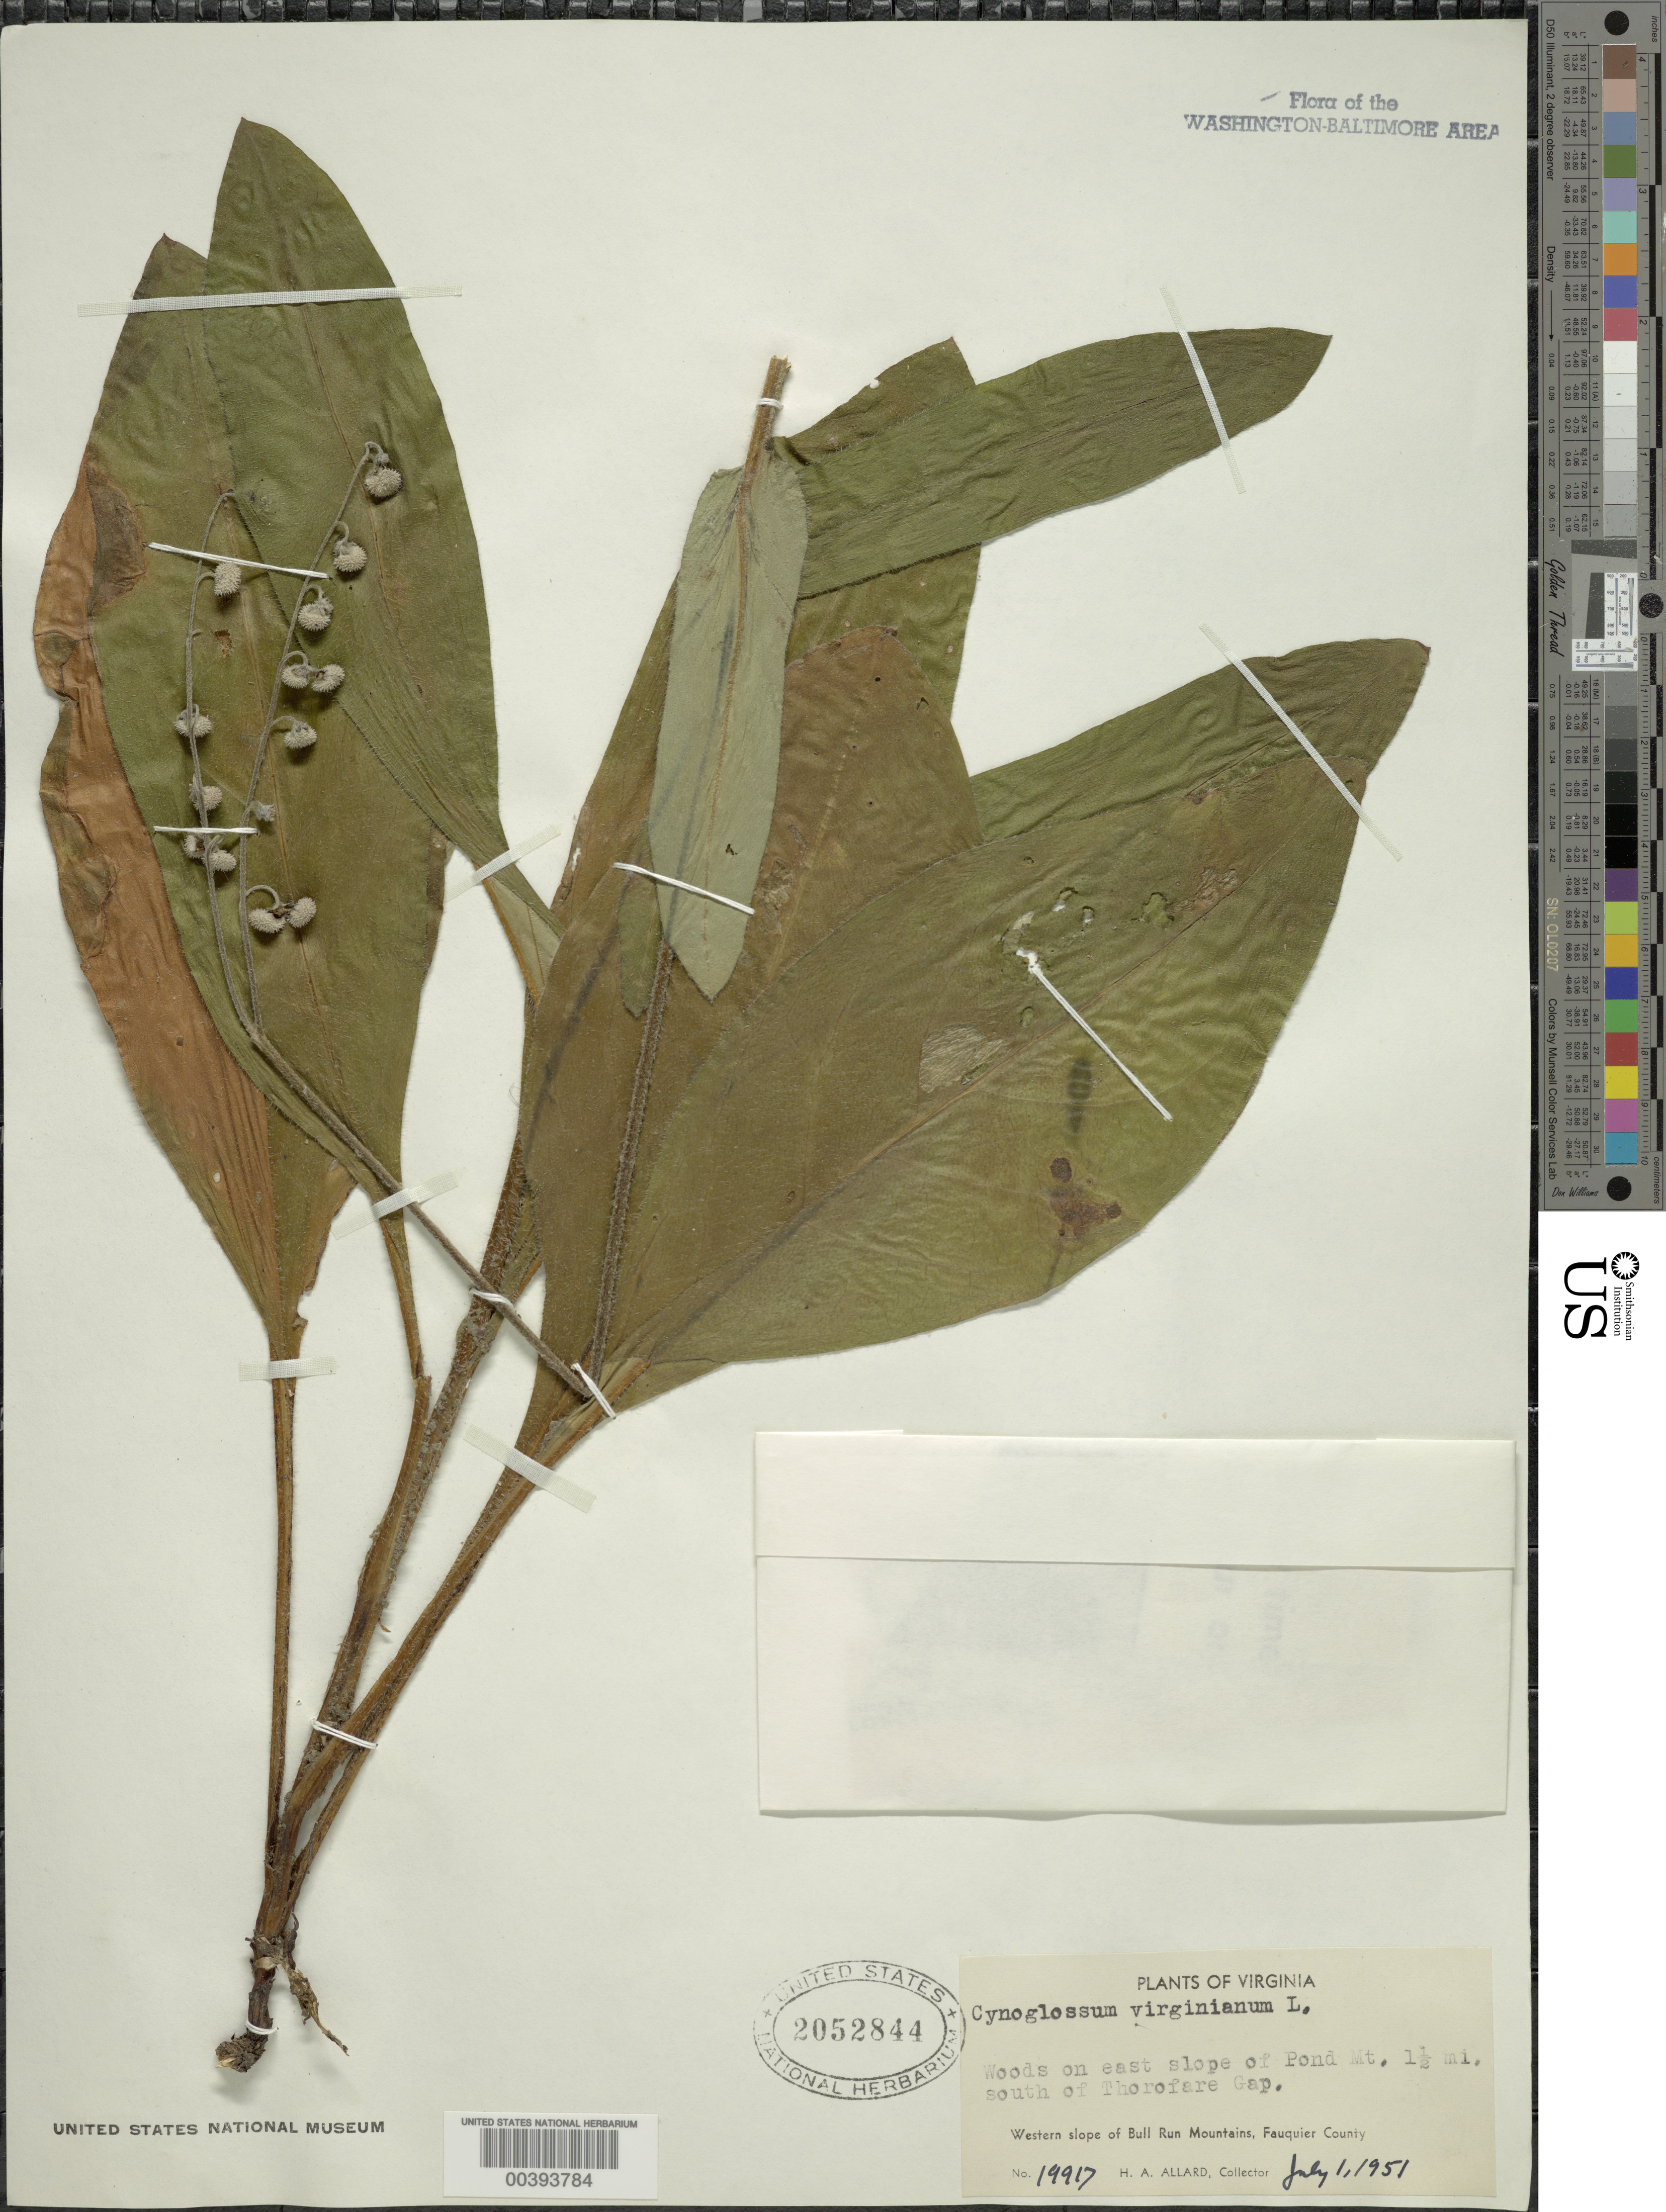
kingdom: Plantae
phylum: Tracheophyta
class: Magnoliopsida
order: Boraginales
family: Boraginaceae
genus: Cynoglossum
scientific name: Cynoglossum virginianum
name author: L.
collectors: H. A. Allard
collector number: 19917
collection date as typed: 01 Jul 1951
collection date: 1951-07-01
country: United States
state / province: Virginia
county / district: Fauquier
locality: Pond Mountain, south of Thorofare Gap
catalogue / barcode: US 2052844